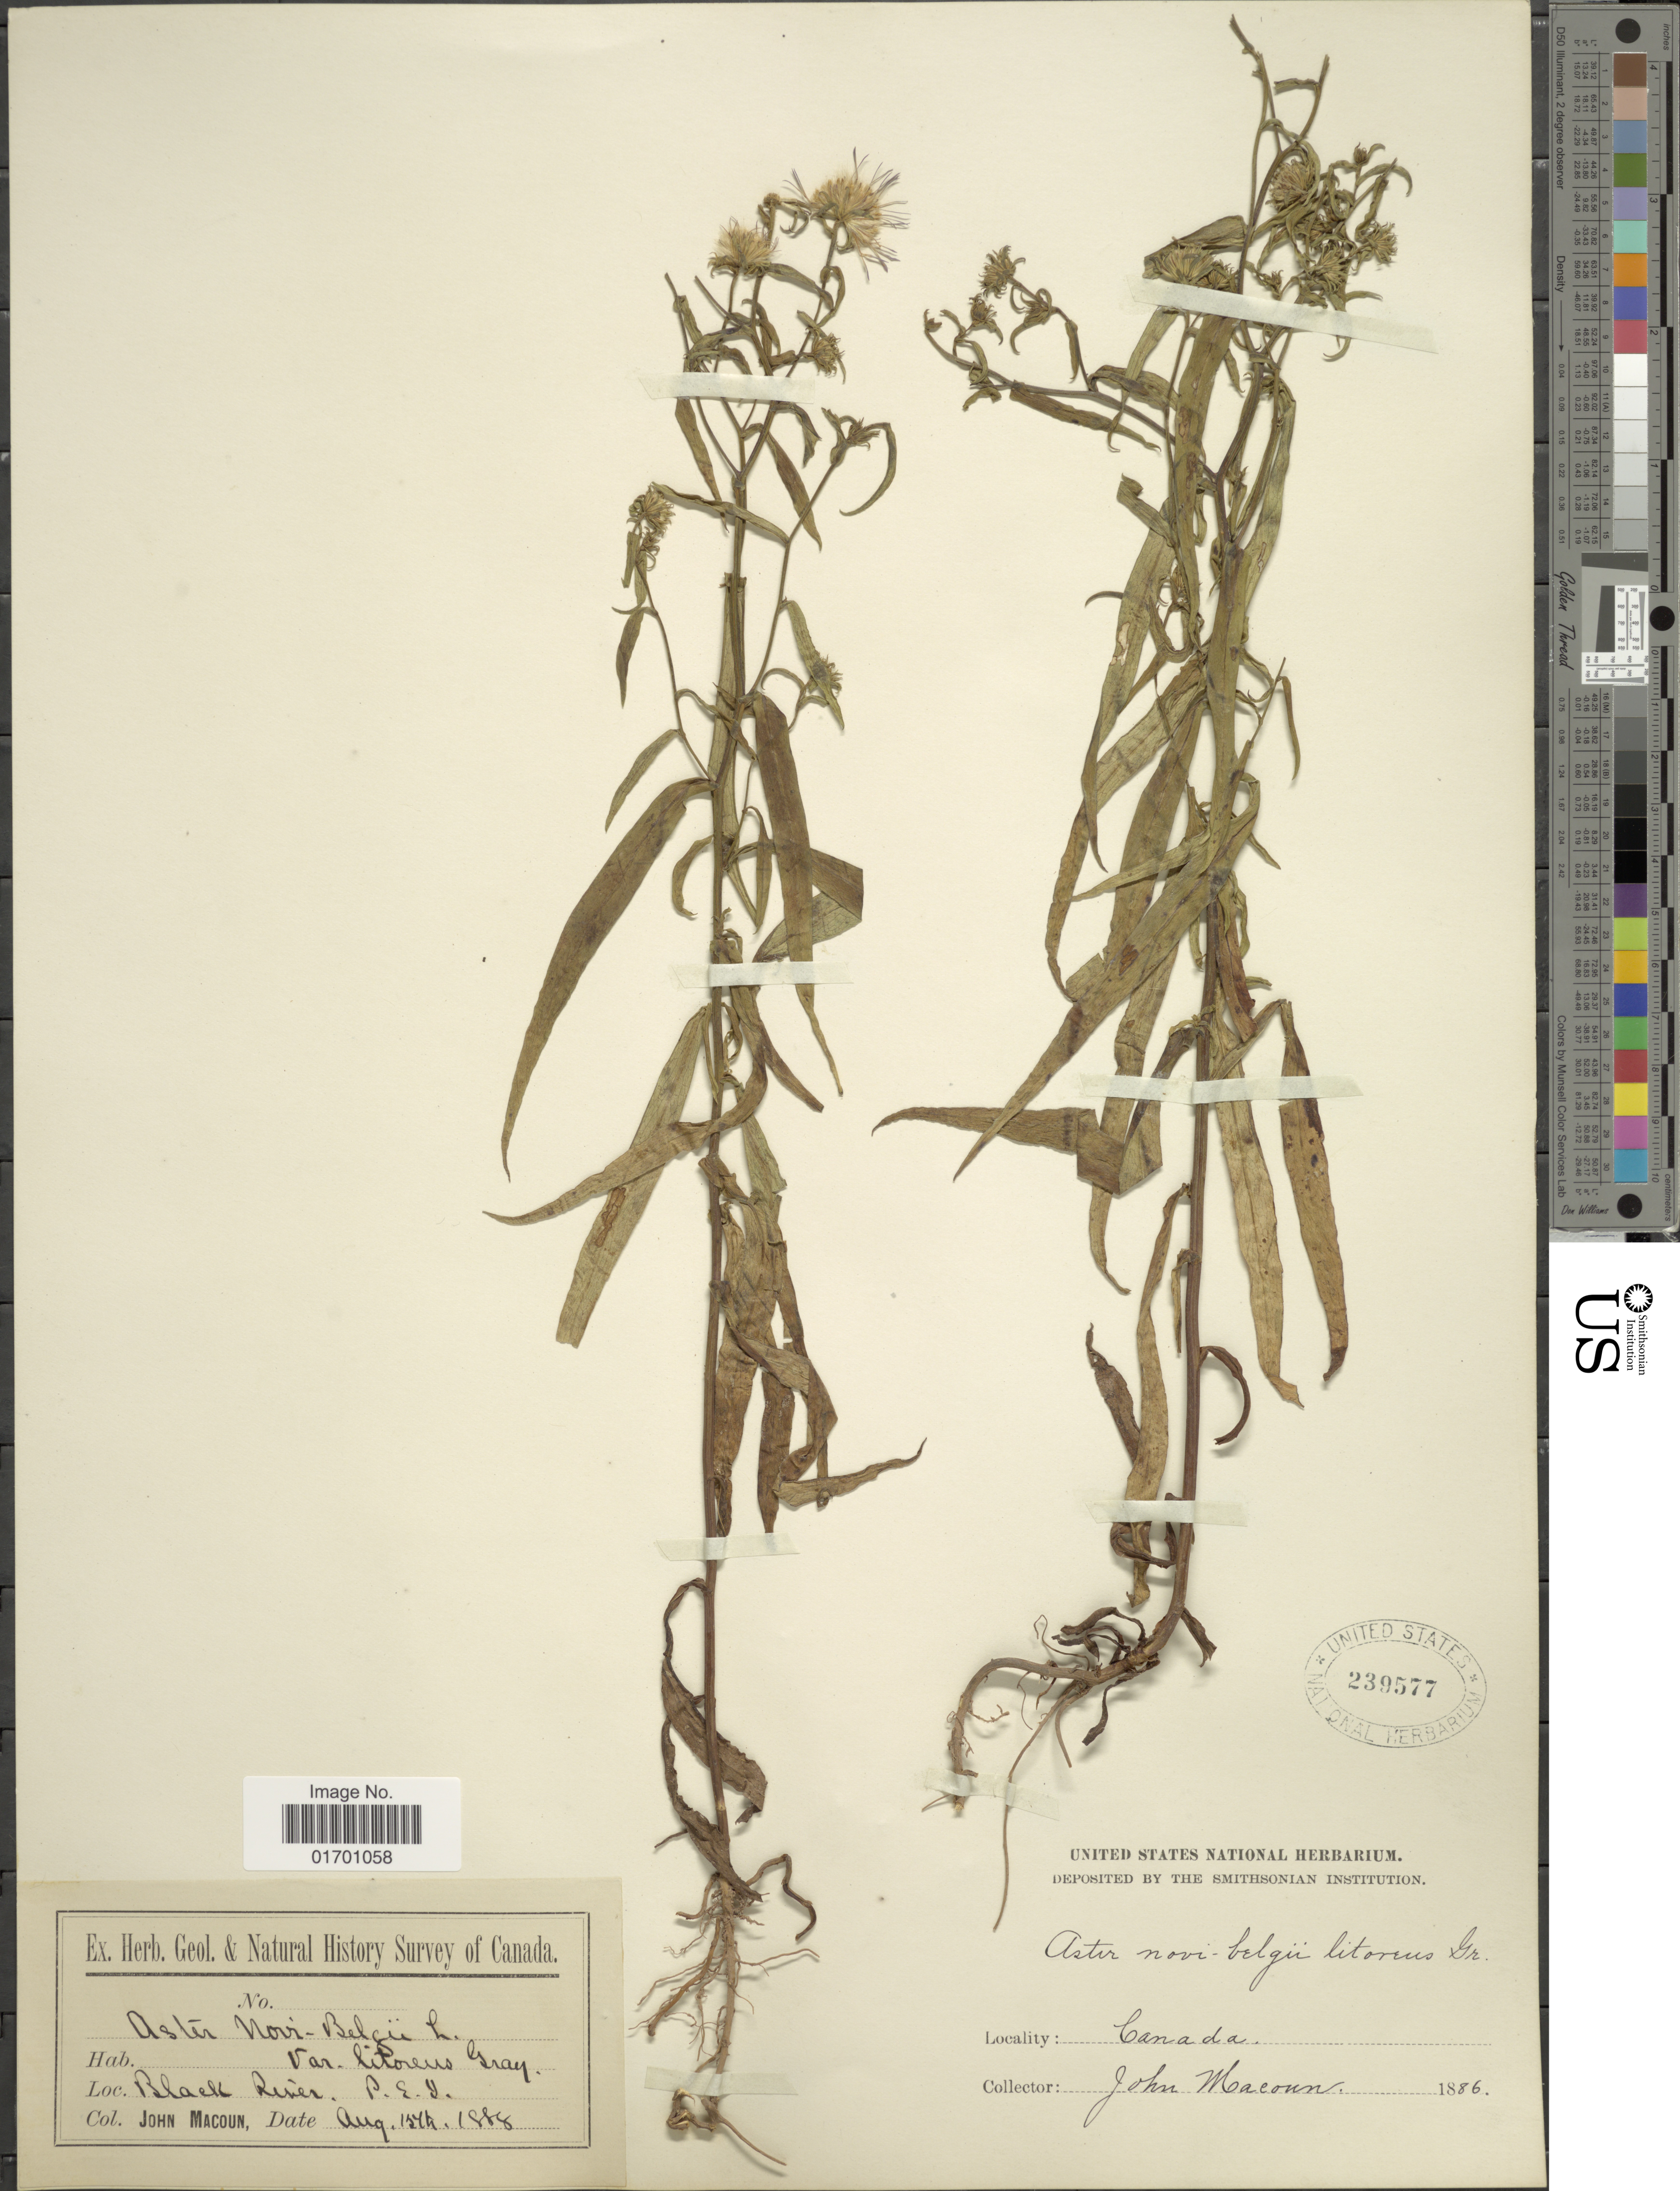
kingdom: Plantae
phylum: Tracheophyta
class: Magnoliopsida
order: Asterales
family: Asteraceae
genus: Symphyotrichum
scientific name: Symphyotrichum novi-belgii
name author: (L.) G.L. Nesom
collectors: J. Macoun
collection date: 1886-08-15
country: Canada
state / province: Prince Edward Island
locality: Black River. P.E.I.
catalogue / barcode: US 239577